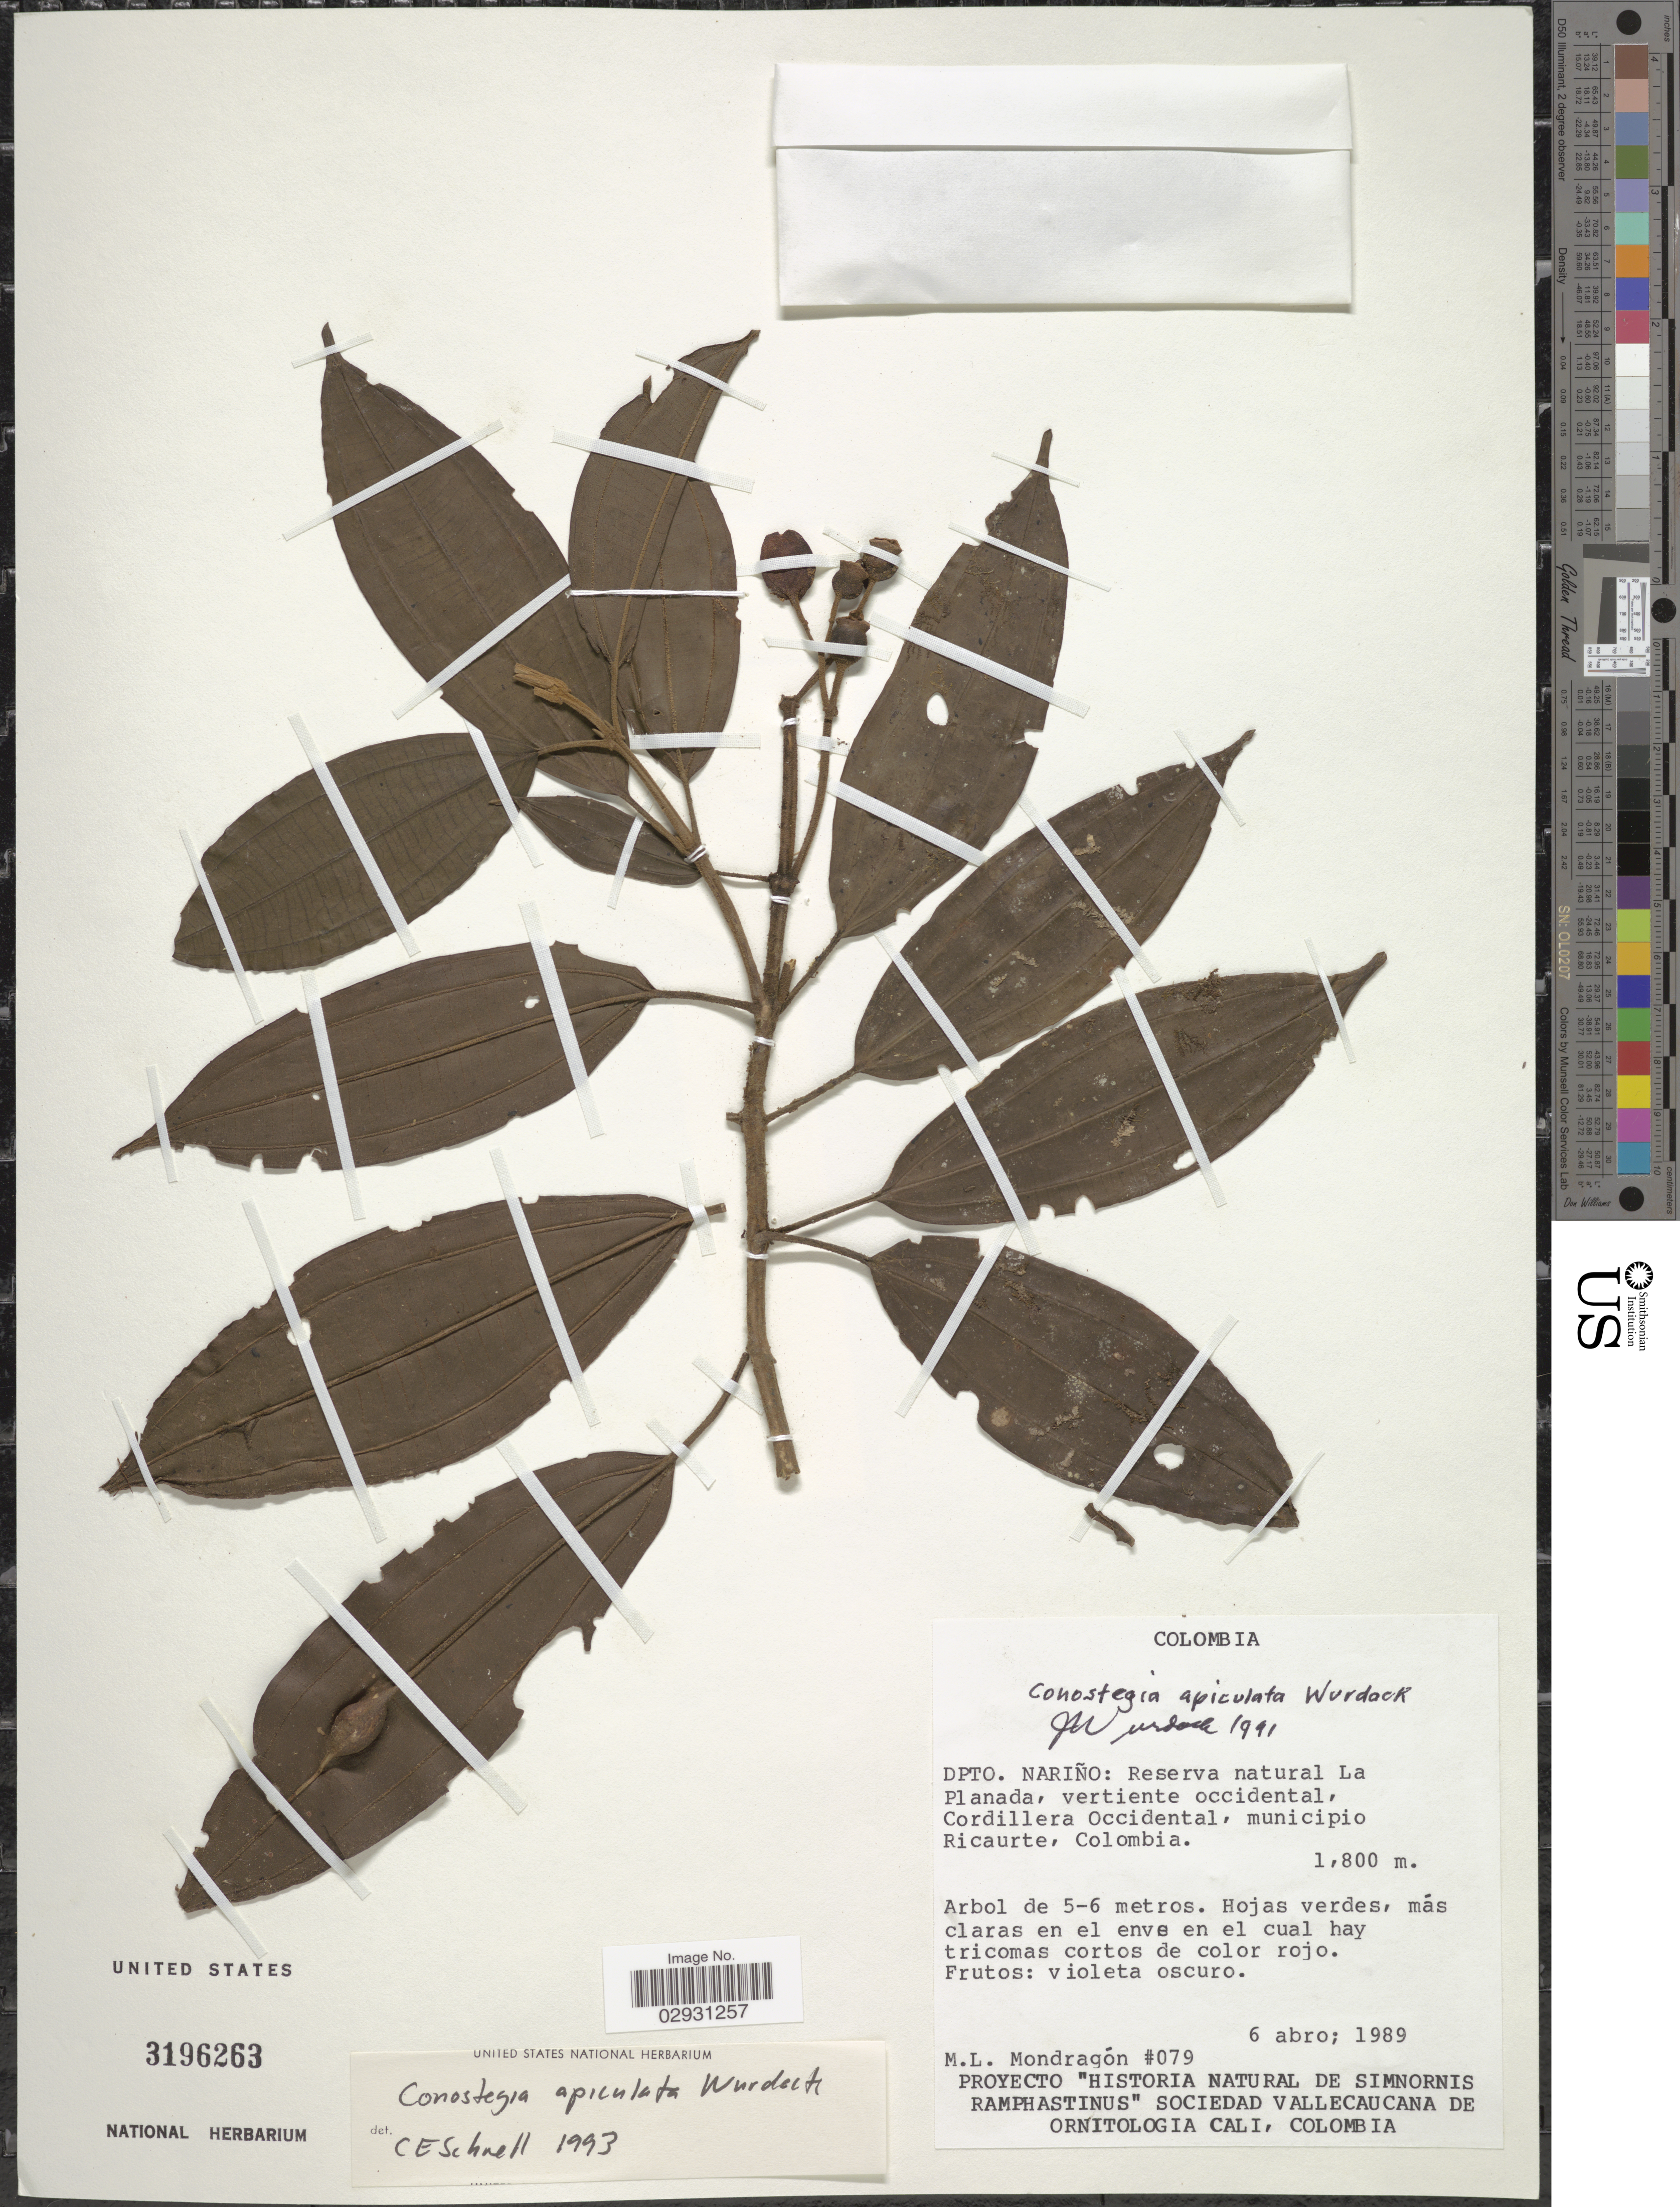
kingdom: Plantae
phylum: Tracheophyta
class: Magnoliopsida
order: Myrtales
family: Melastomataceae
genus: Conostegia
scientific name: Conostegia apiculata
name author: Wurdack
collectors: M. Mondragón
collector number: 079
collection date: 1989-04-06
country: Colombia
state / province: Nariño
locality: Dpto. Nariño: Reserva natural La Planada, vertiente occidental, Cordillera Occidental, municipio Ricaurte.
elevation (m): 1800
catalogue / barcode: US 3196263